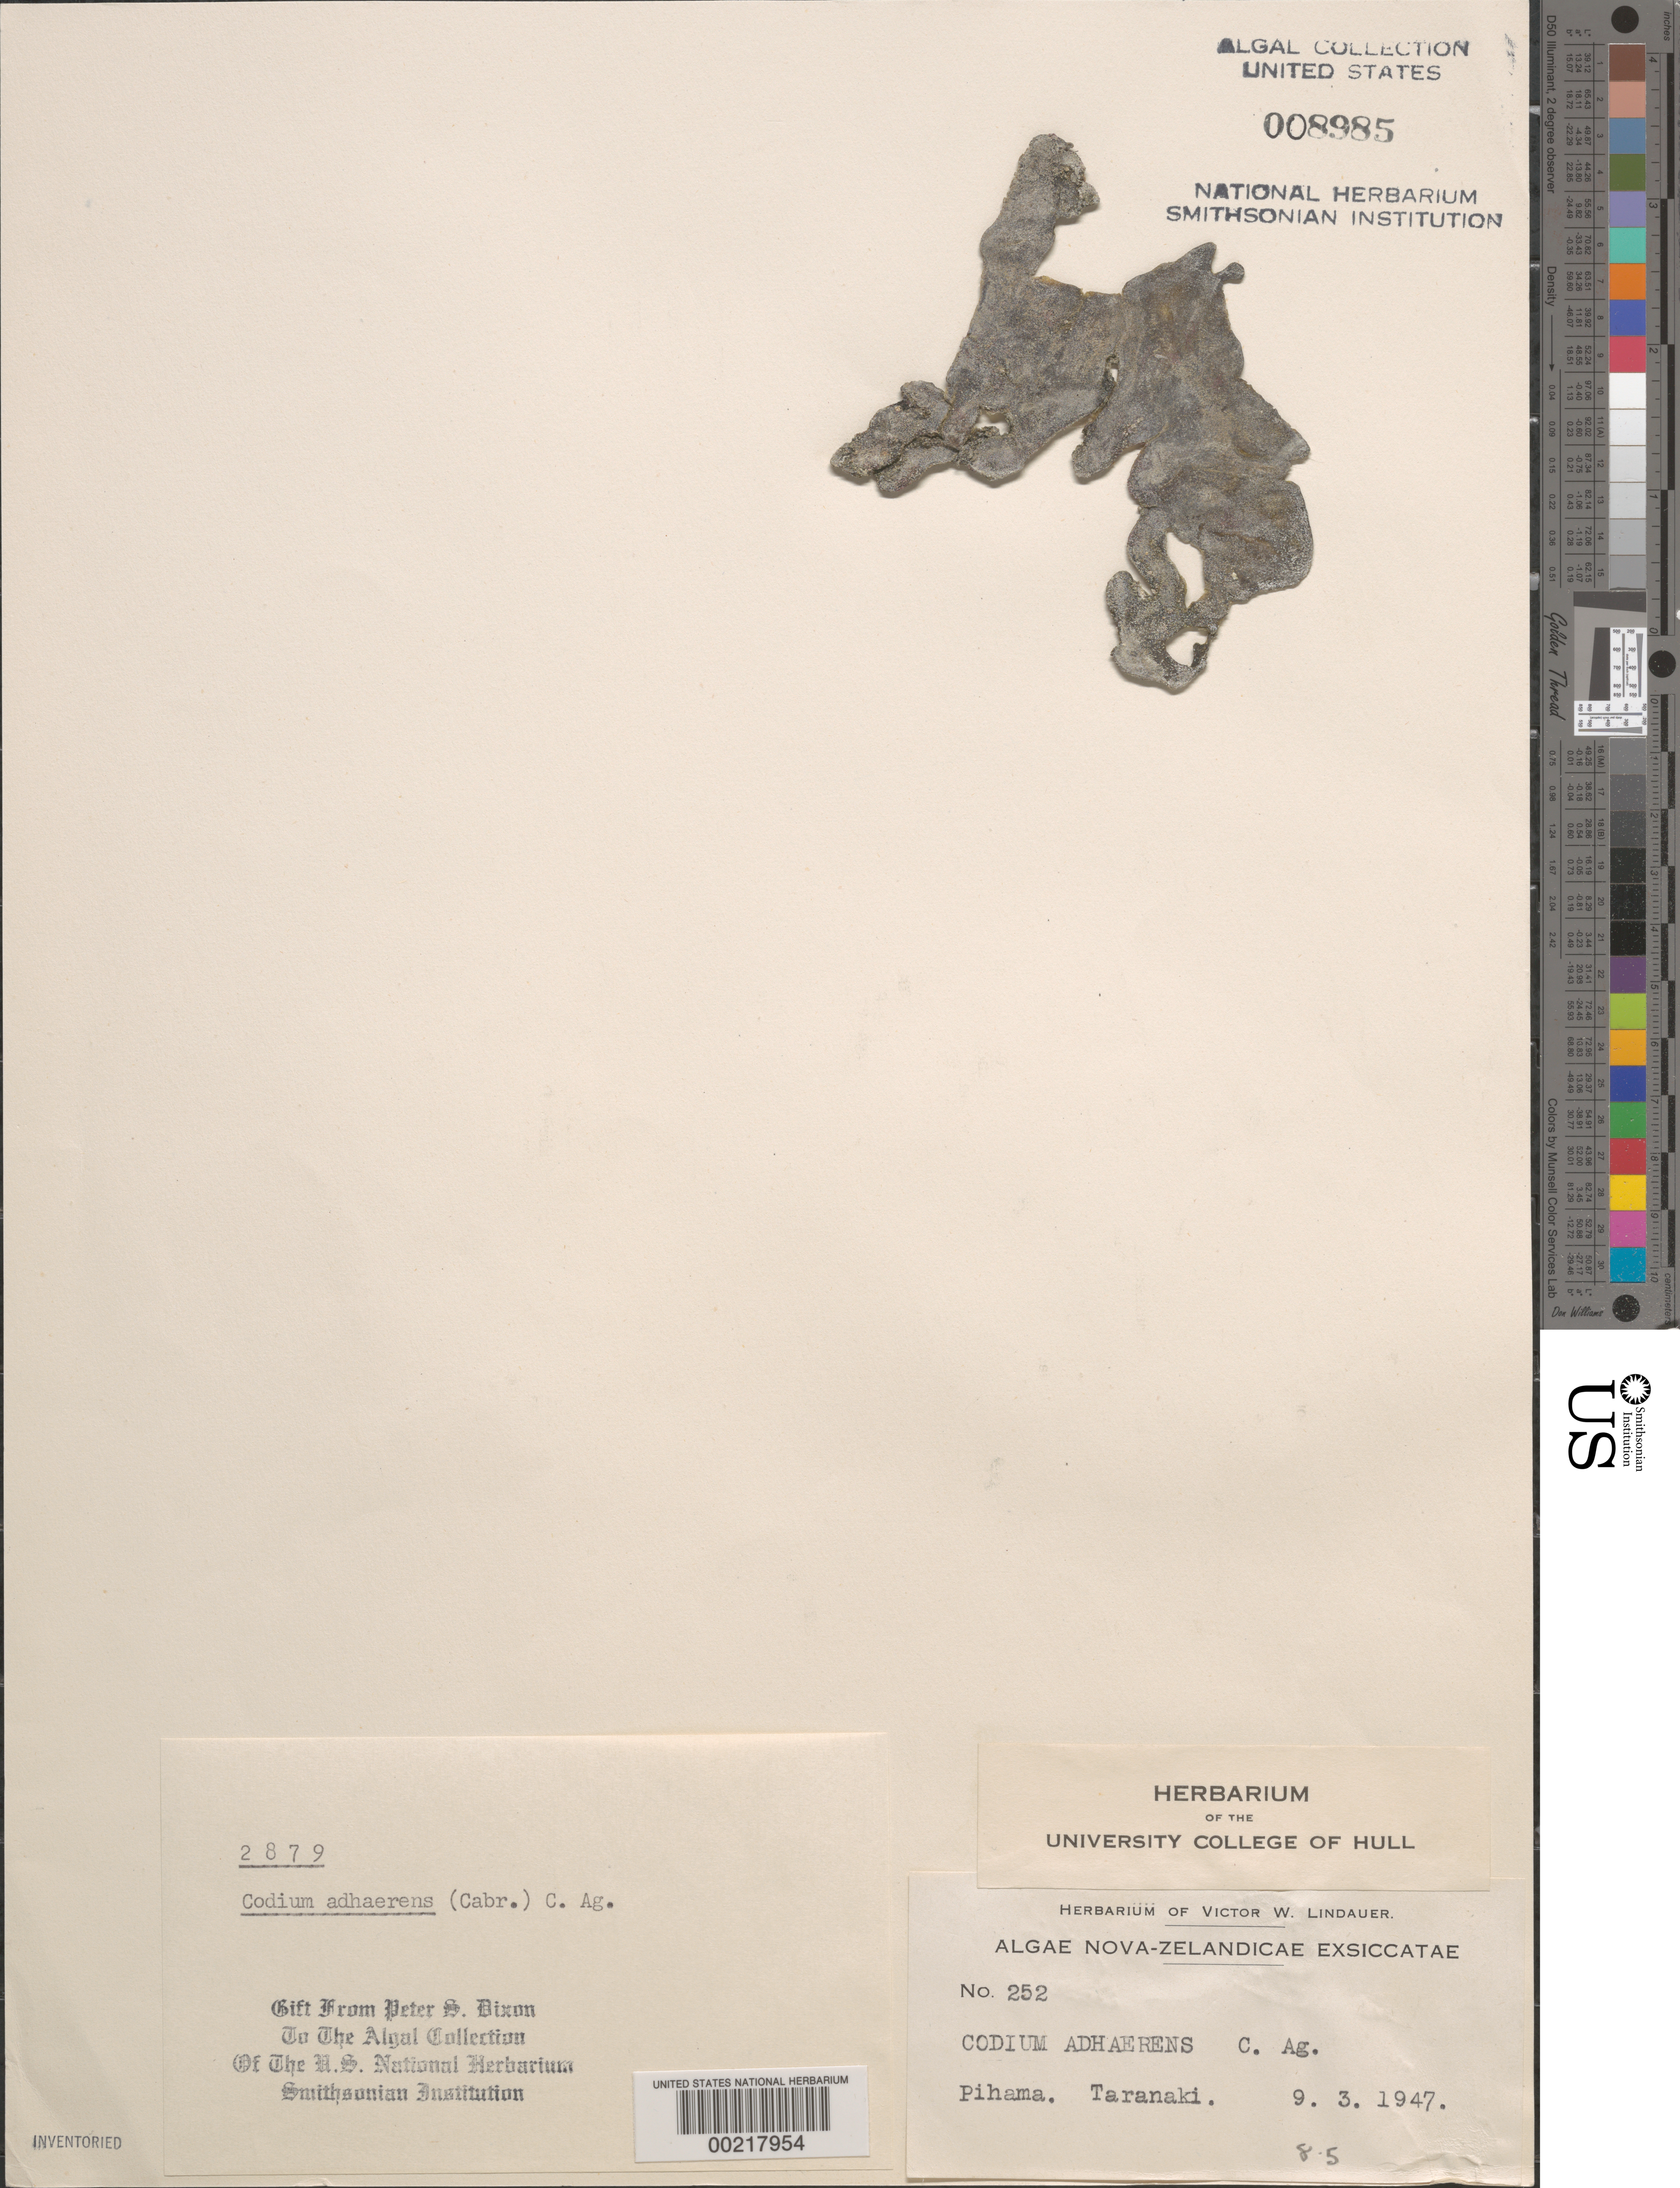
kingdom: Plantae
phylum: Chlorophyta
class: Ulvophyceae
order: Bryopsidales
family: Codiaceae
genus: Codium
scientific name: Codium adhaerens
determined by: Dixon, P. S.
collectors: V. Lindauer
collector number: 252 & PSD 2879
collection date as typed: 09 Mar 1947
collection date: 1947-03-09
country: New Zealand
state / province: Taranaki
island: North Island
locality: Pihama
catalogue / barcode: US 8985